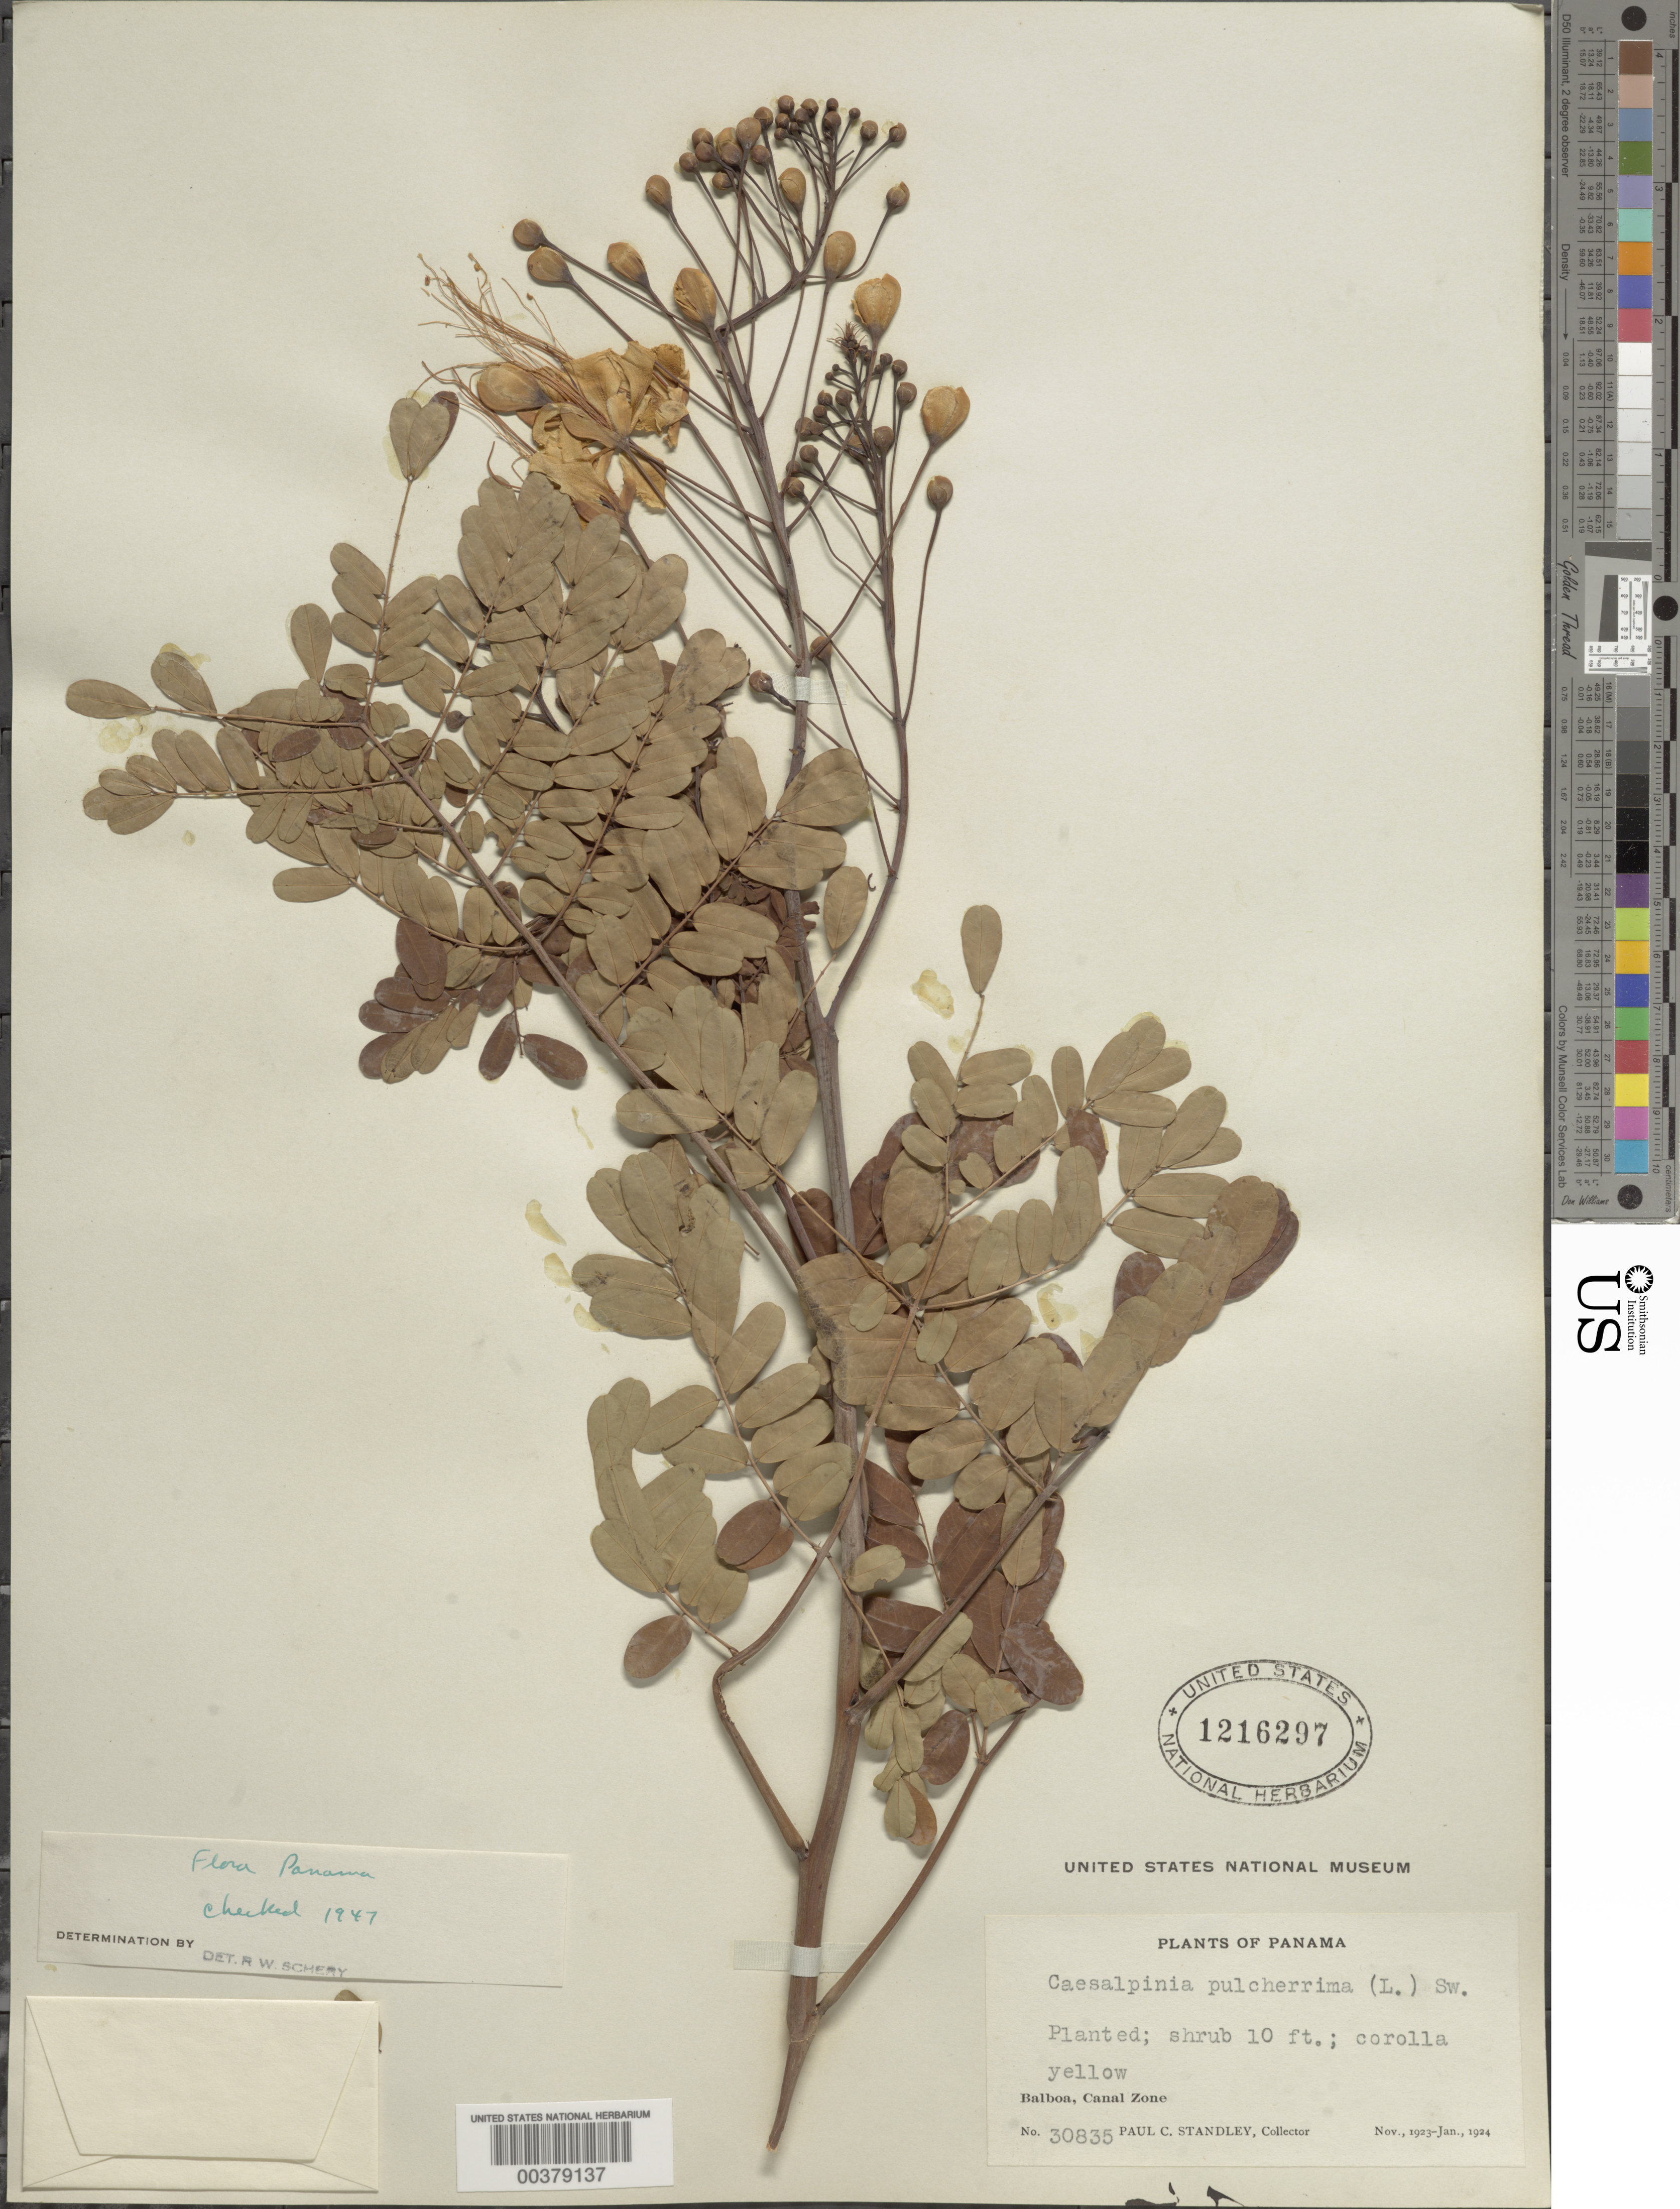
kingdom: Plantae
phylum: Tracheophyta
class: Magnoliopsida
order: Fabales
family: Fabaceae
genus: Caesalpinia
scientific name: Caesalpinia pulcherrima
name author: (L.) Sw.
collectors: P. C. Standley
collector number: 30835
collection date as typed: Nov 1923 to -- Jan 1924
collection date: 1923-11/1924-01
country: Panama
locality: Balboa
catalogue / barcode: US 1216297